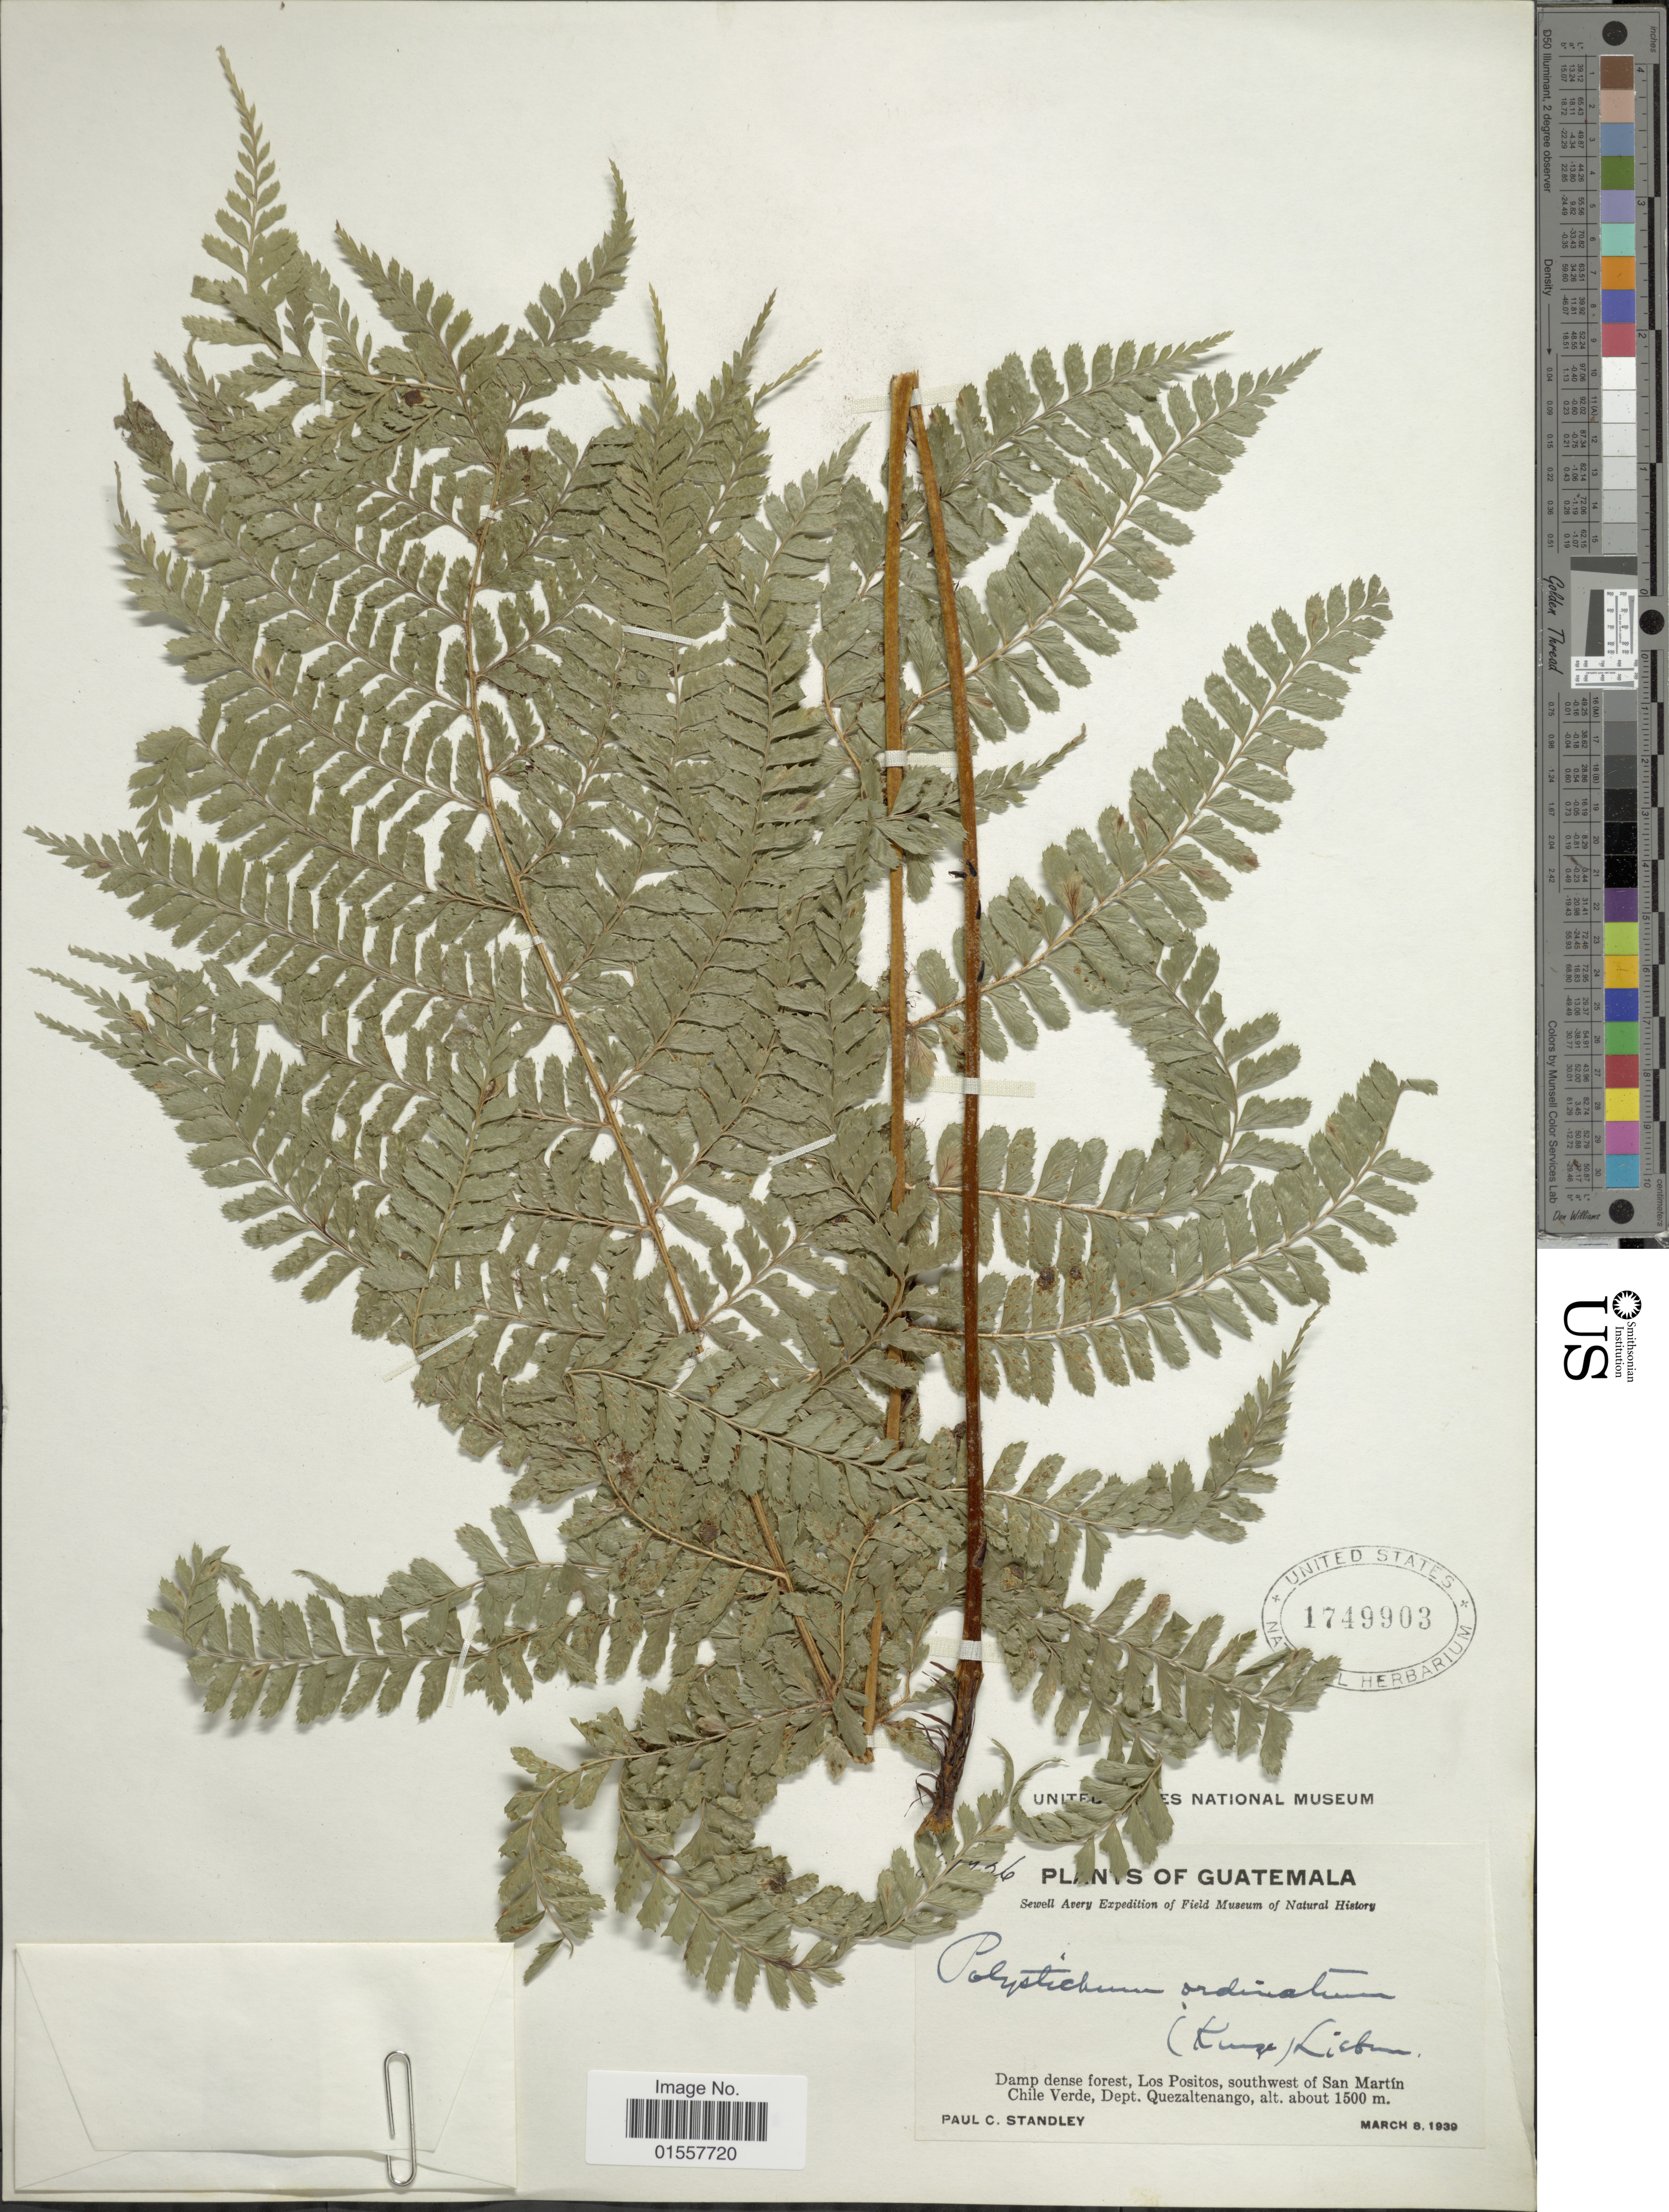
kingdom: Plantae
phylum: Tracheophyta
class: Polypodiopsida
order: Polypodiales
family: Dryopteridaceae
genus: Polystichum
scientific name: Polystichum ordinatum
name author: (Kunze) Liebm.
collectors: P. C. Standley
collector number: !6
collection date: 1939-03-08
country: Guatemala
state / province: Quetzaltenango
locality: Los Positos, southwest of San Martin Chile Verde, Dept. Quezaltenango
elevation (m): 1500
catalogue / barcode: US 1749903